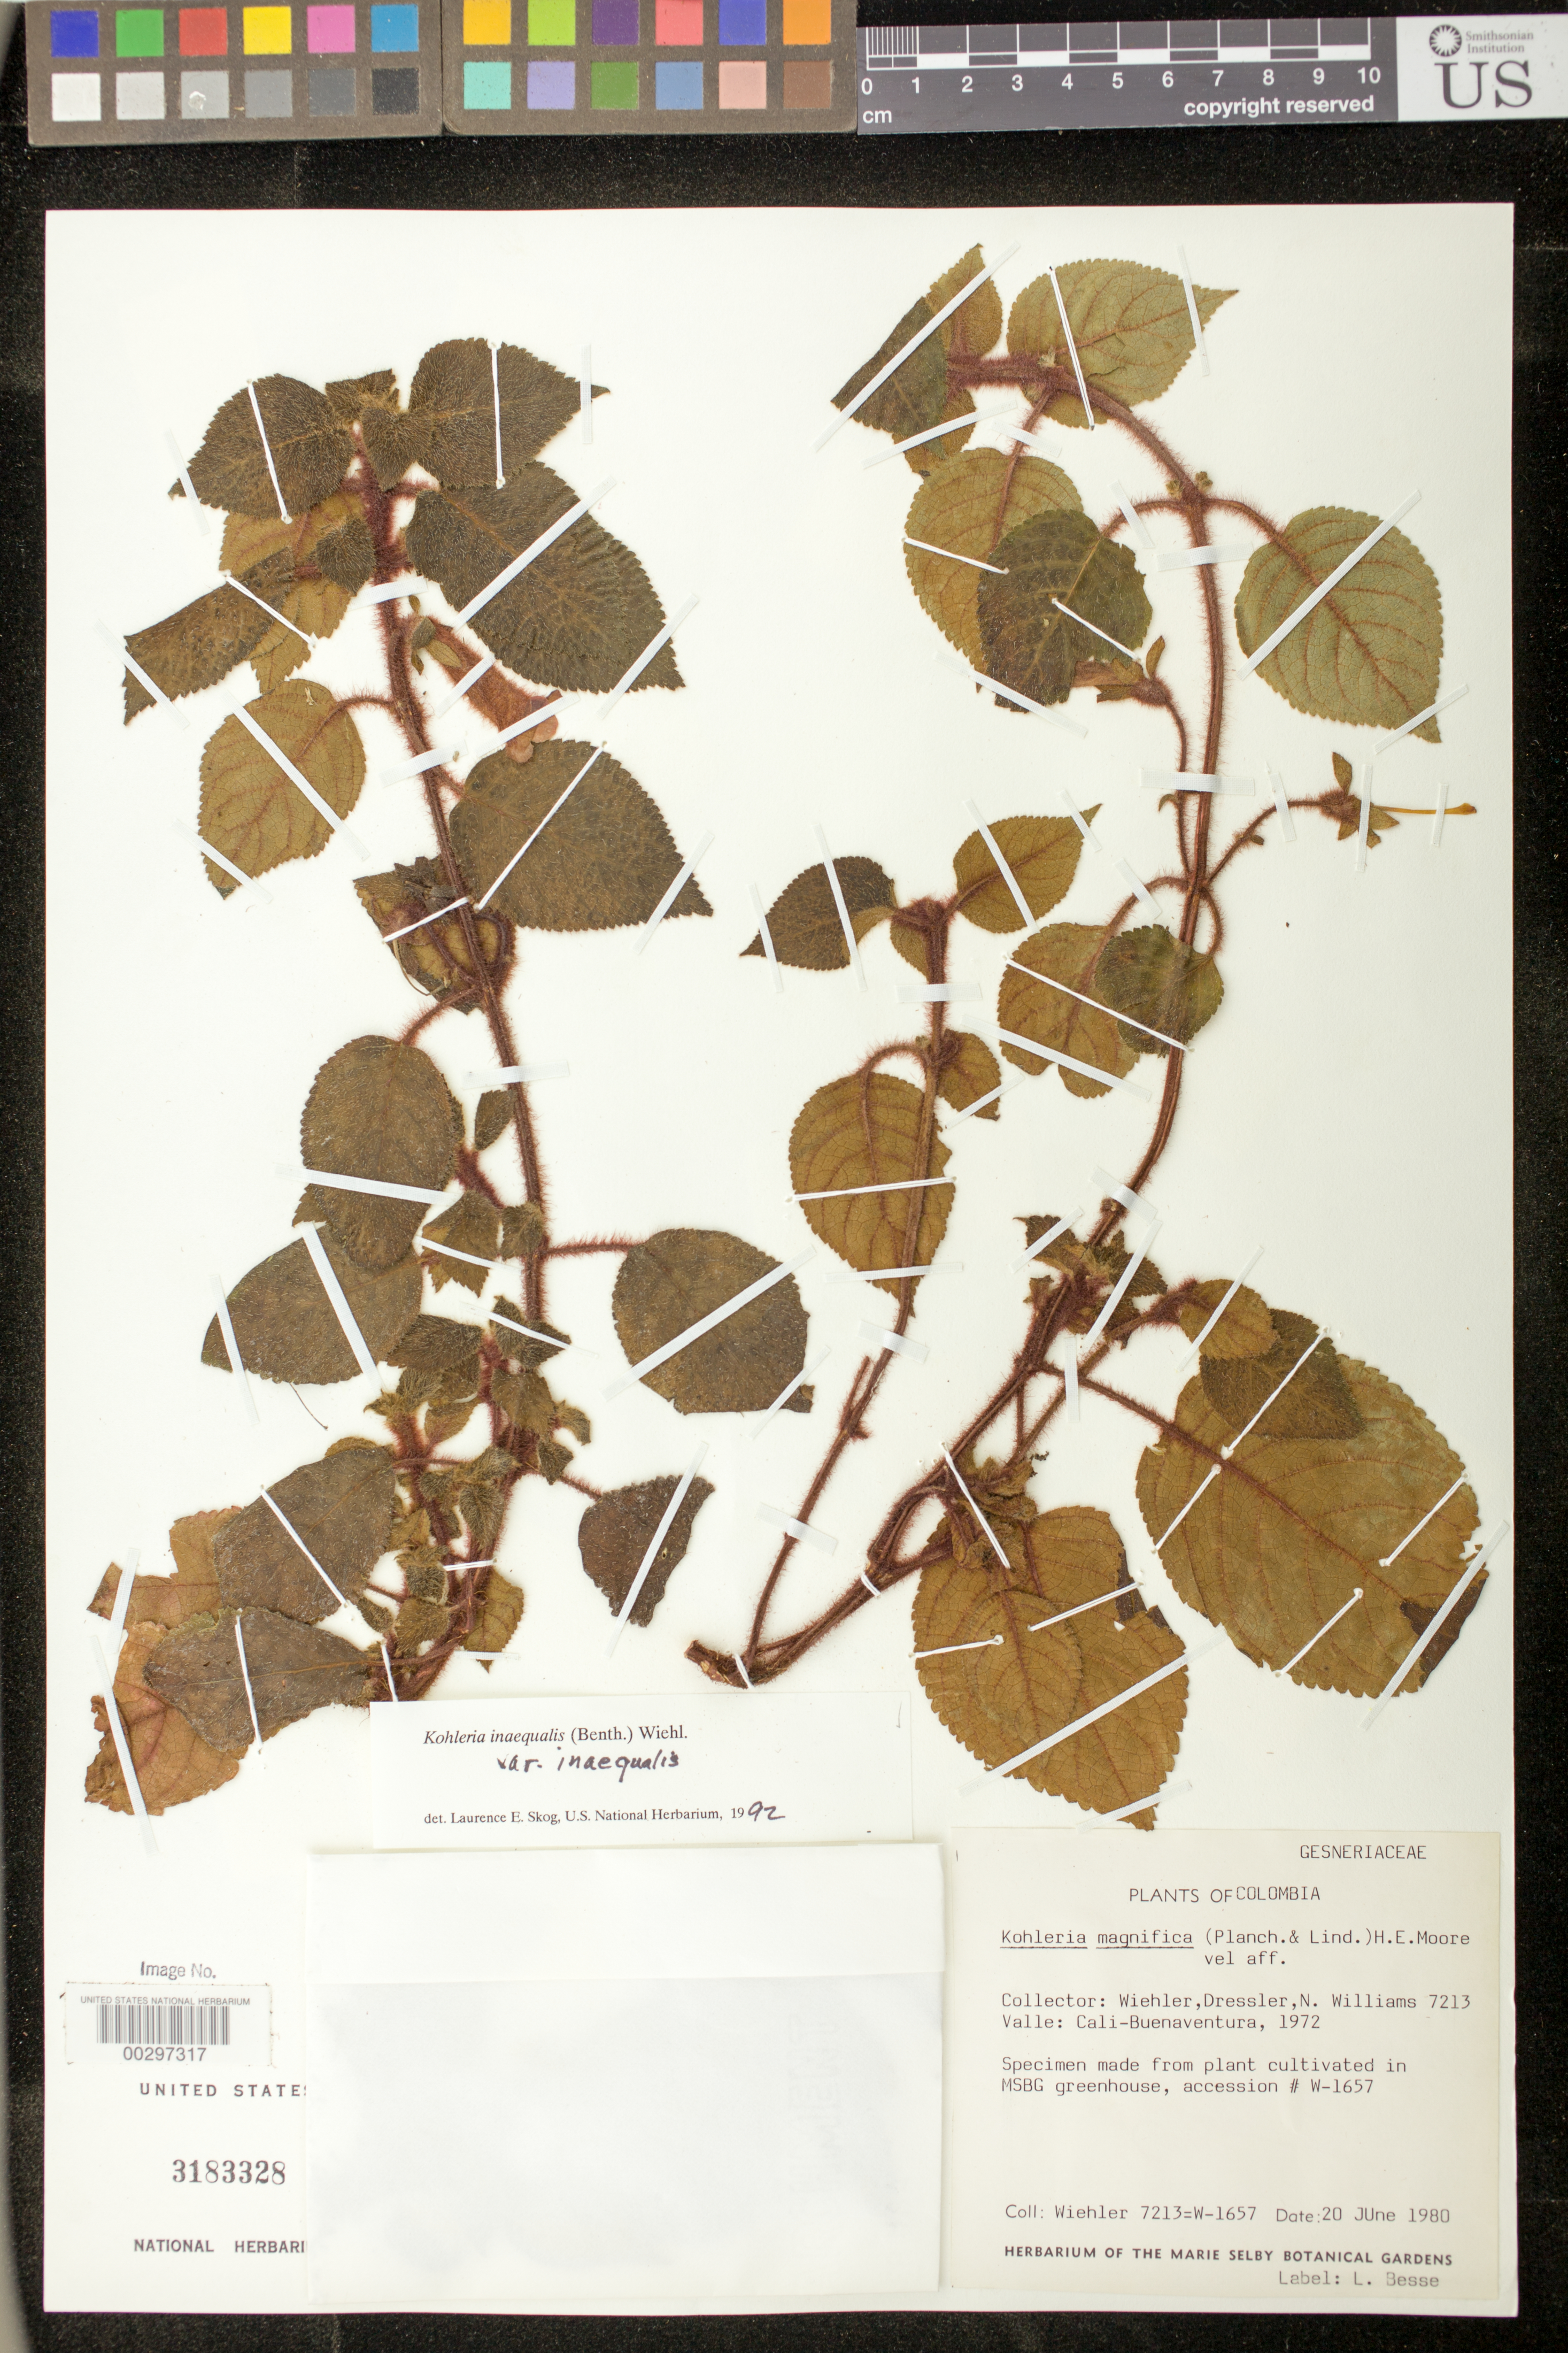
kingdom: Plantae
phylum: Tracheophyta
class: Magnoliopsida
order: Lamiales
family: Gesneriaceae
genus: Kohleria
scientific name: Kohleria inaequalis var. inaequalis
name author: (Benth.) Wiehler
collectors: H. J. Wiehler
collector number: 7213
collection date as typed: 20 Jun 1980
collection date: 1980-06-20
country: Colombia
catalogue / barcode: US 3183328